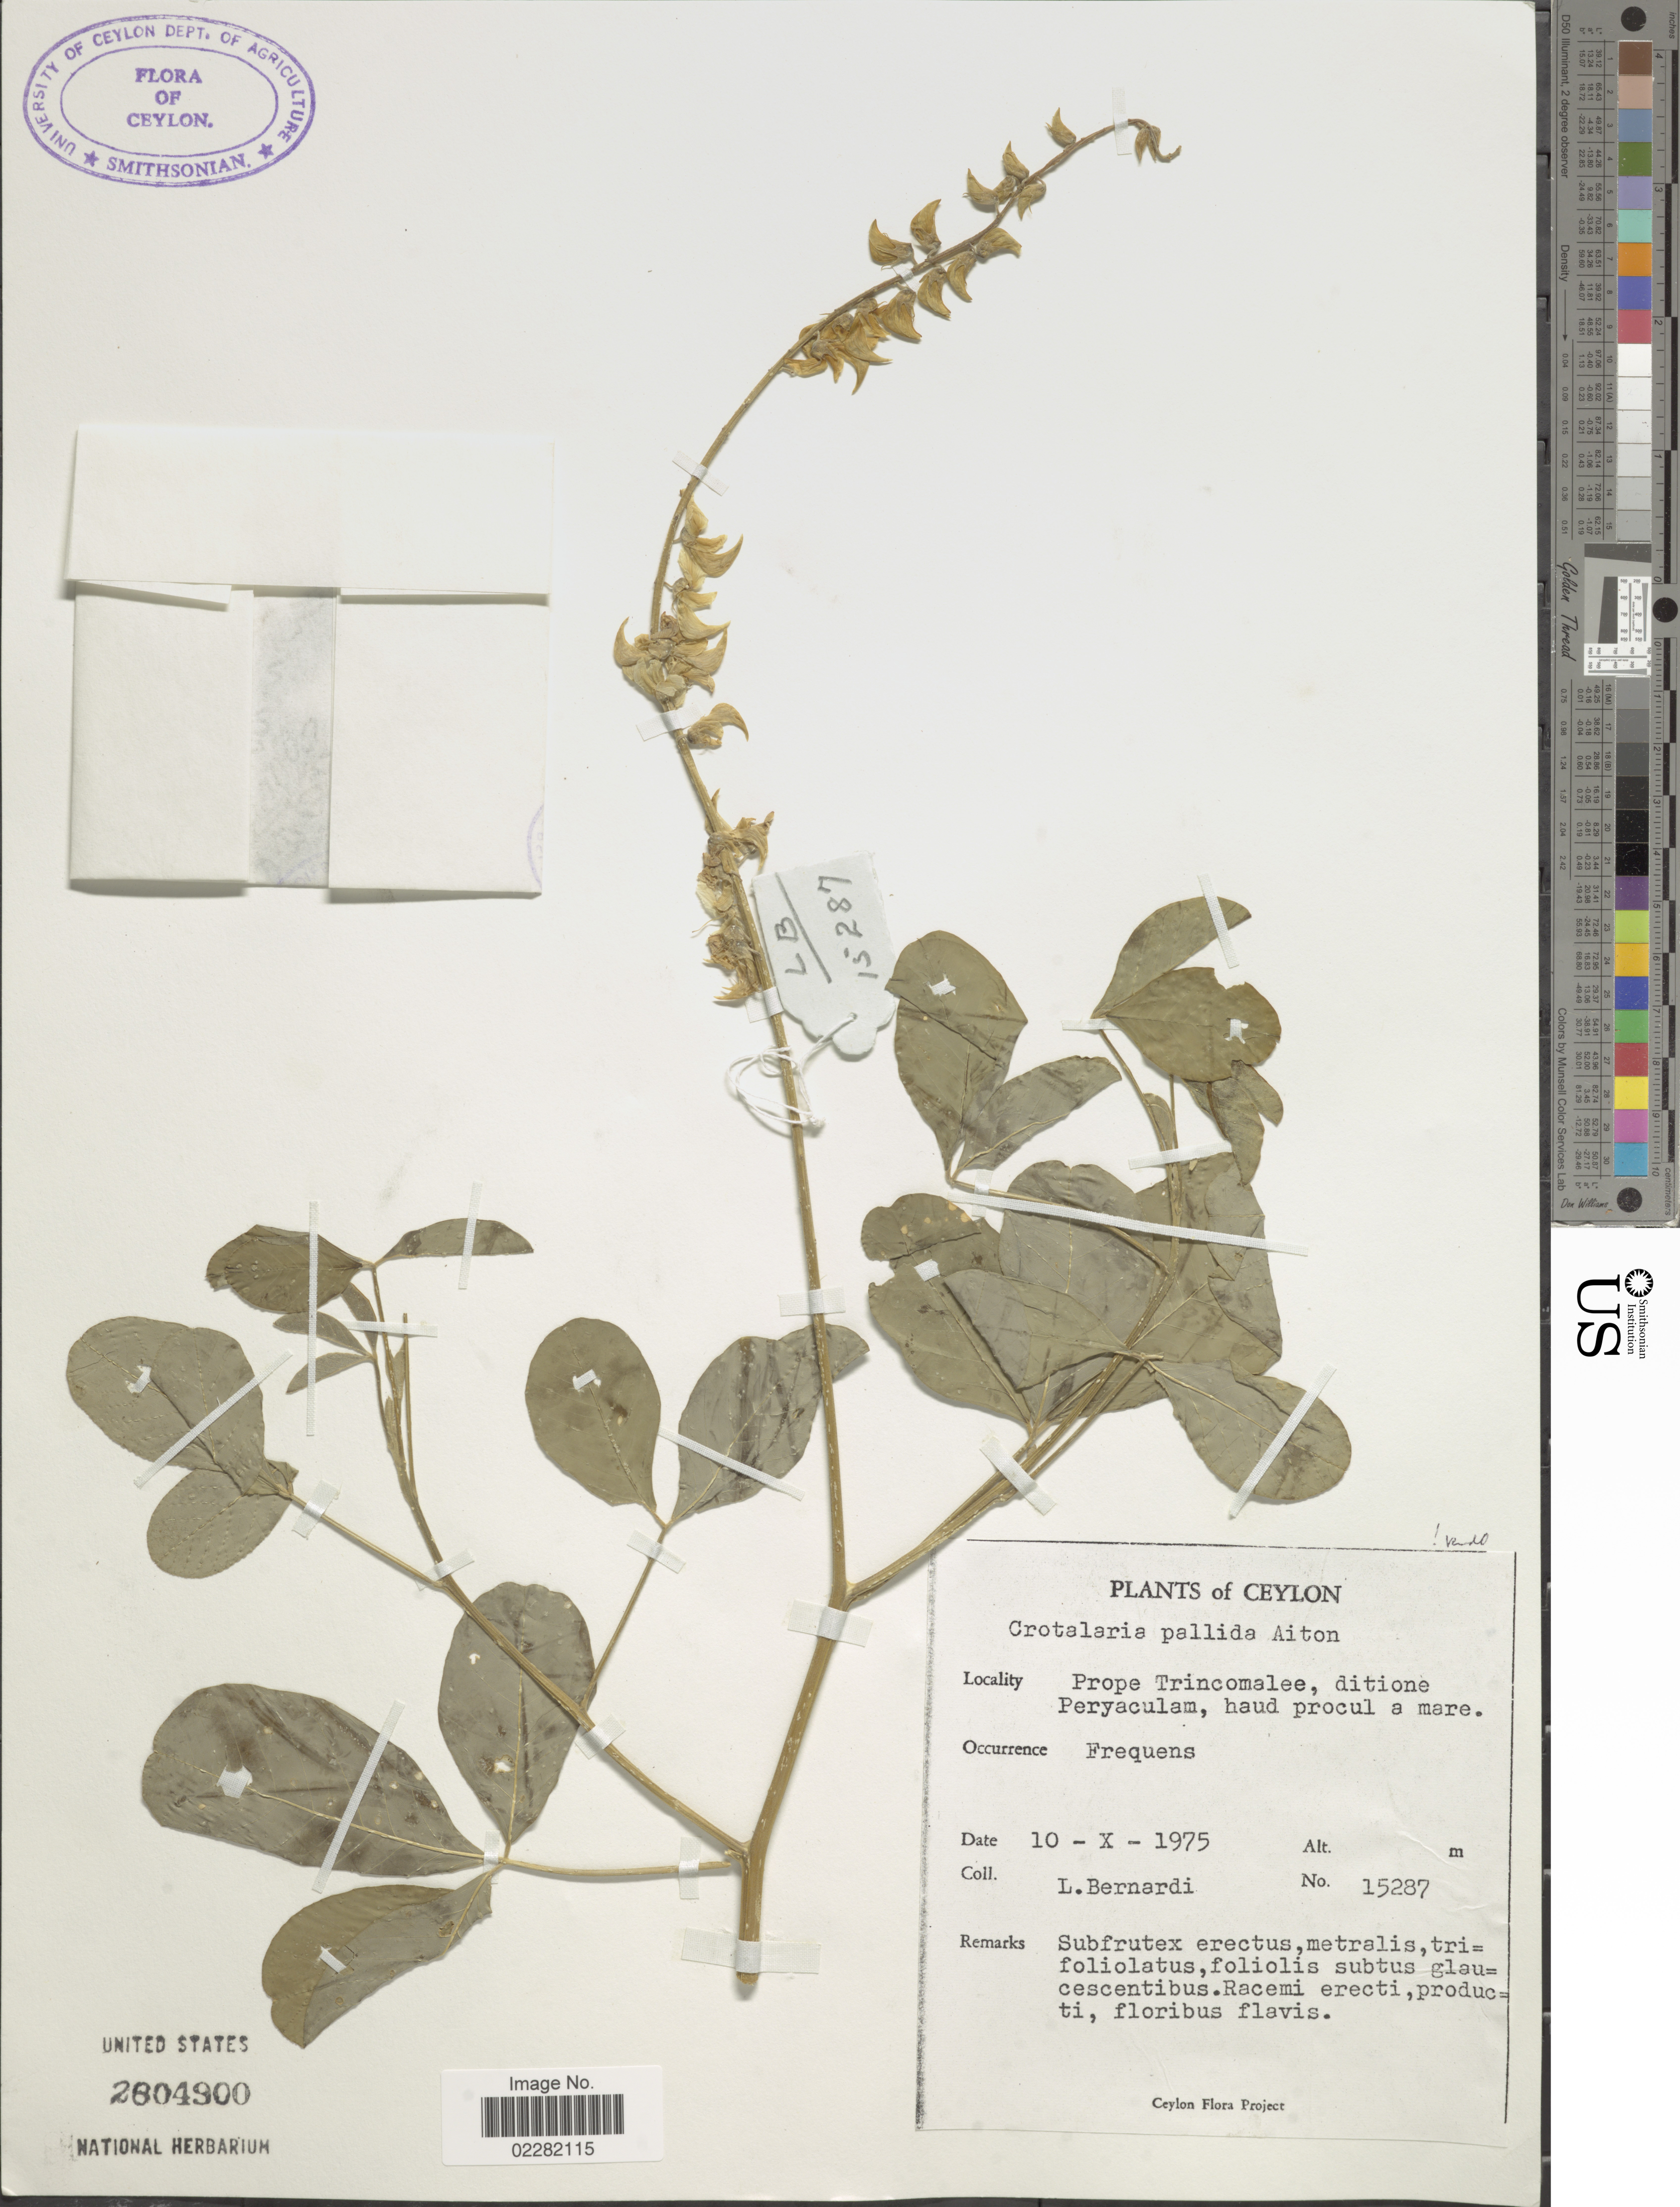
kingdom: Plantae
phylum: Tracheophyta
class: Magnoliopsida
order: Fabales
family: Fabaceae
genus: Crotalaria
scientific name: Crotalaria pallida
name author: Aiton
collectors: L. Bernardi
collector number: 15287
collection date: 1975-10-10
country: Sri Lanka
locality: Ceylon, Porpe Trincomalee, ditione Peryaculam, haud procul a mare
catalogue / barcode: US 2804900